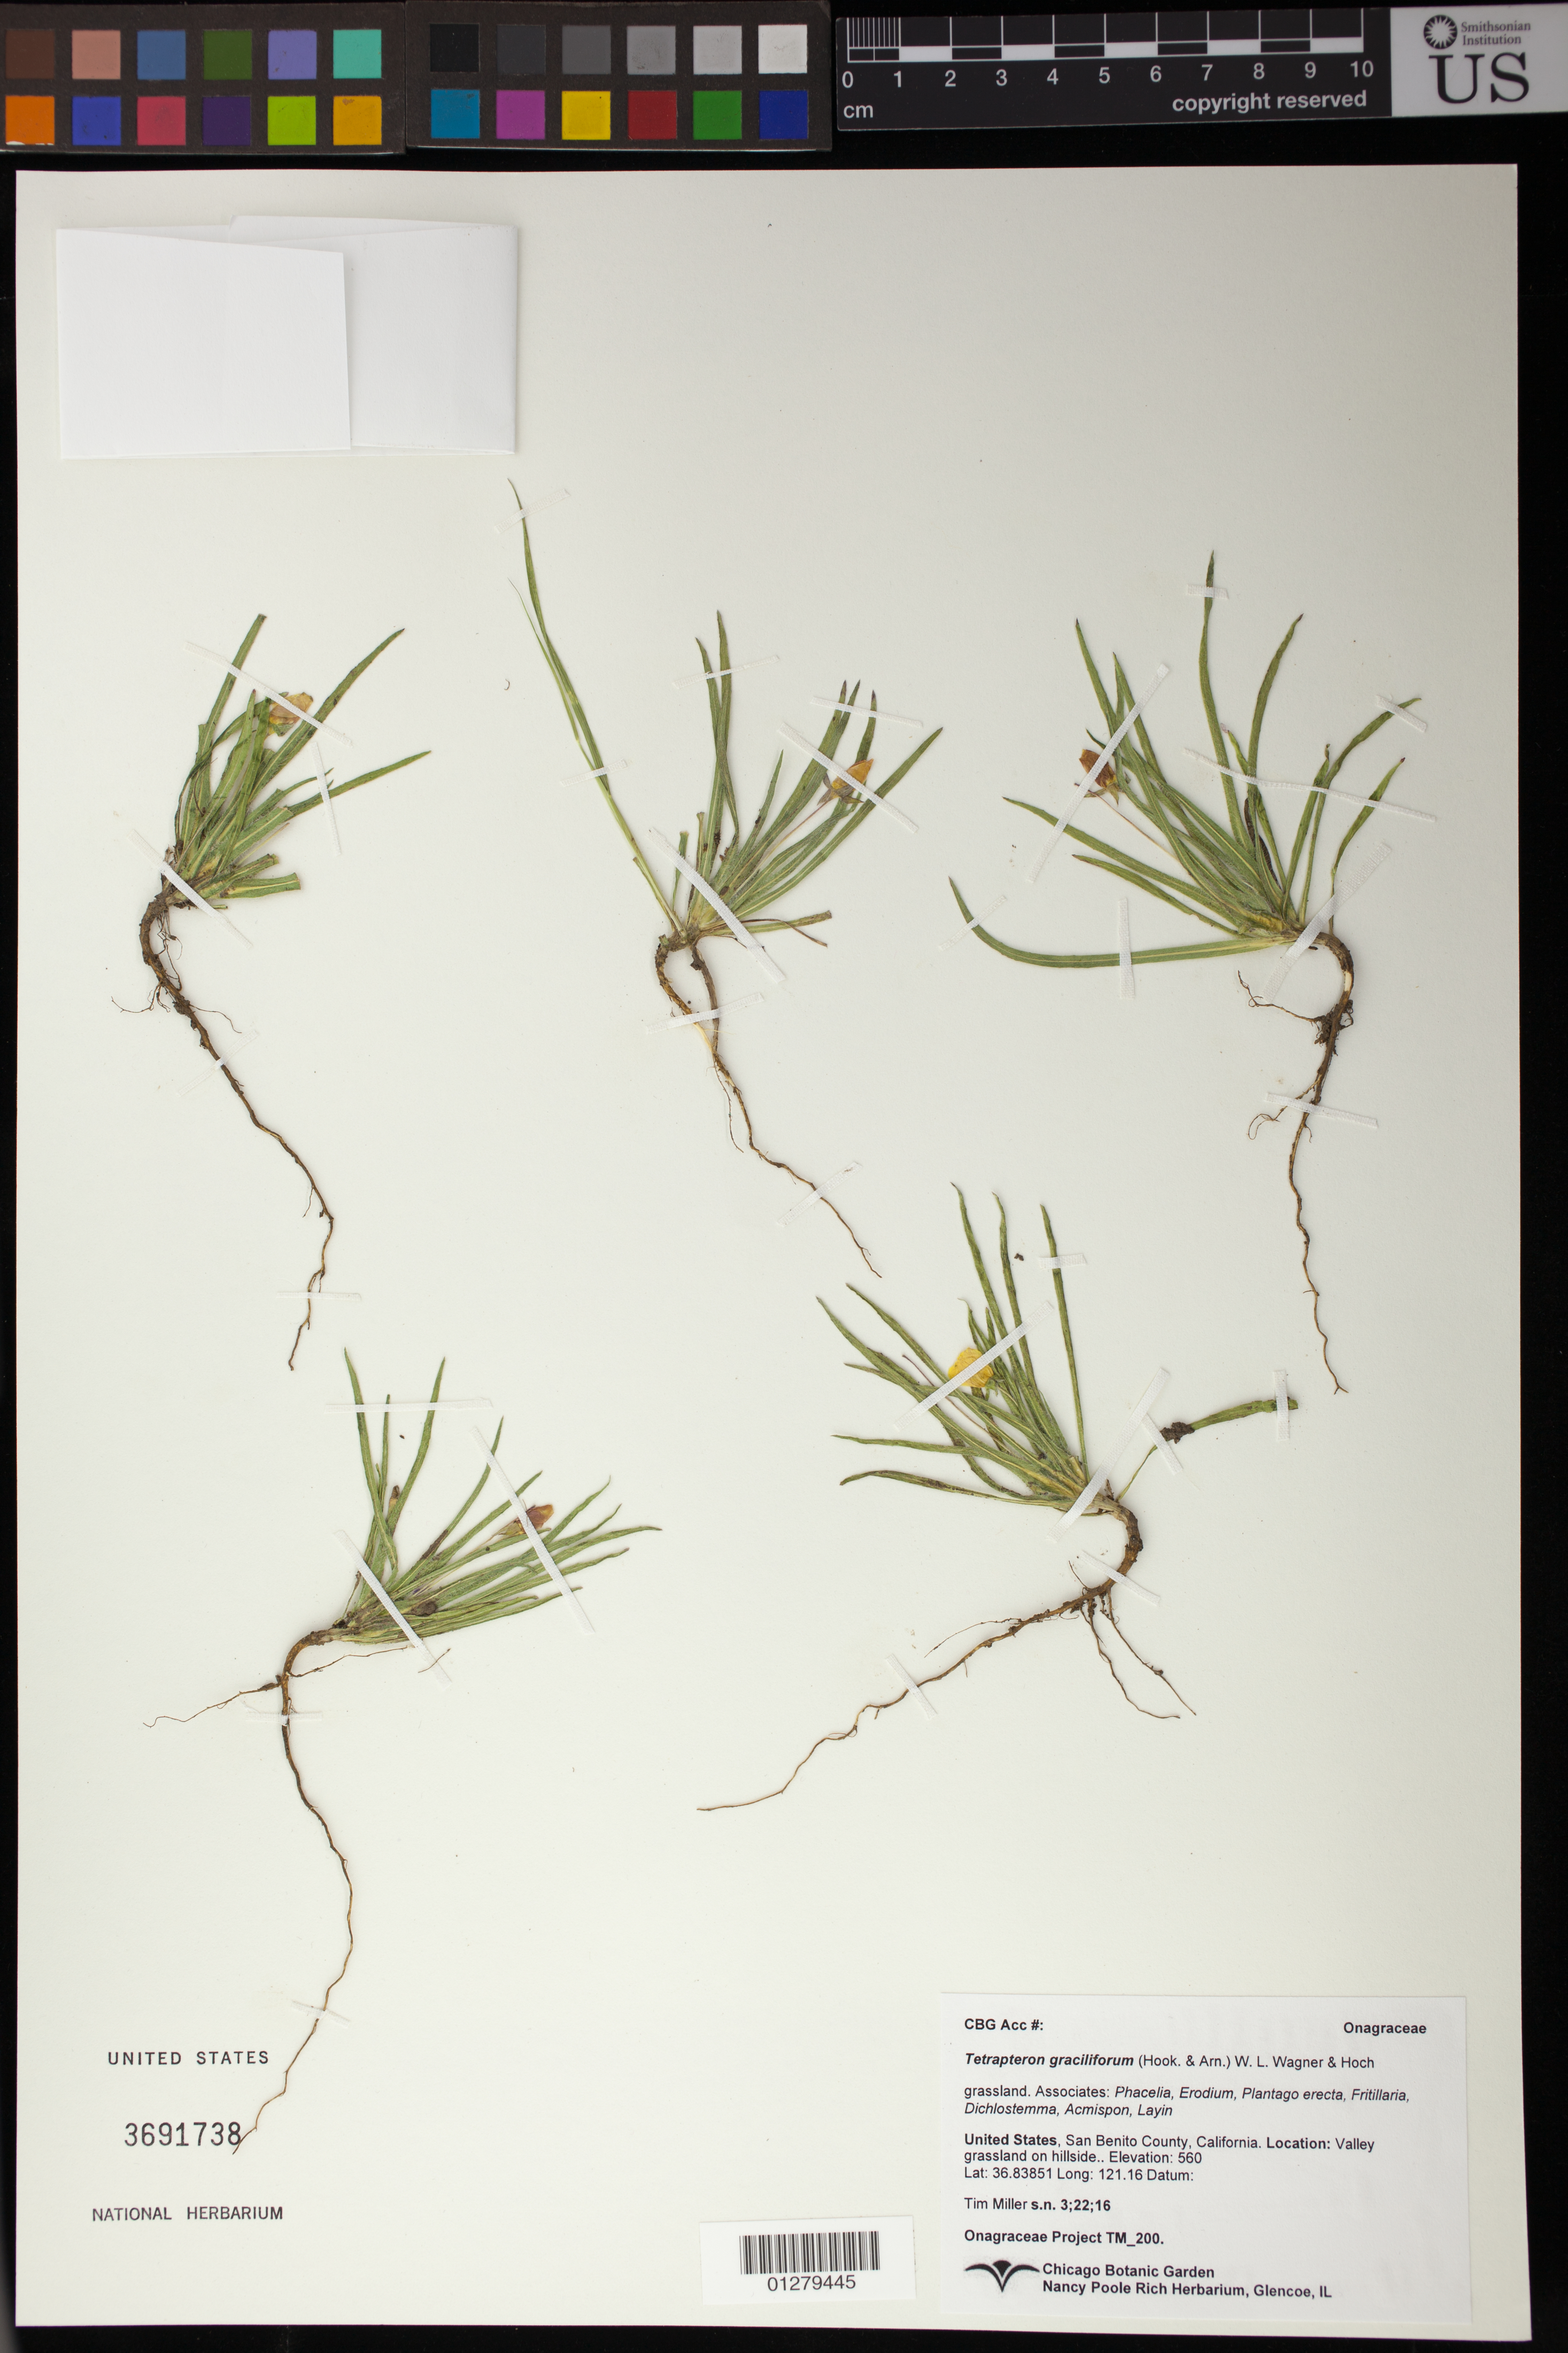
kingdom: Plantae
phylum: Tracheophyta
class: Magnoliopsida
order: Myrtales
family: Onagraceae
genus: Tetrapteron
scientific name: Tetrapteron graciliflorum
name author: (Hook. & Arn.) W.L. Wagner & Hoch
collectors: T. Miller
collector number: TM 200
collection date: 2016-03-22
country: United States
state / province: California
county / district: San Benito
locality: Strathearn Ranch, hillside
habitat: Valley grassland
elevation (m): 560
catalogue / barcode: US 3691738